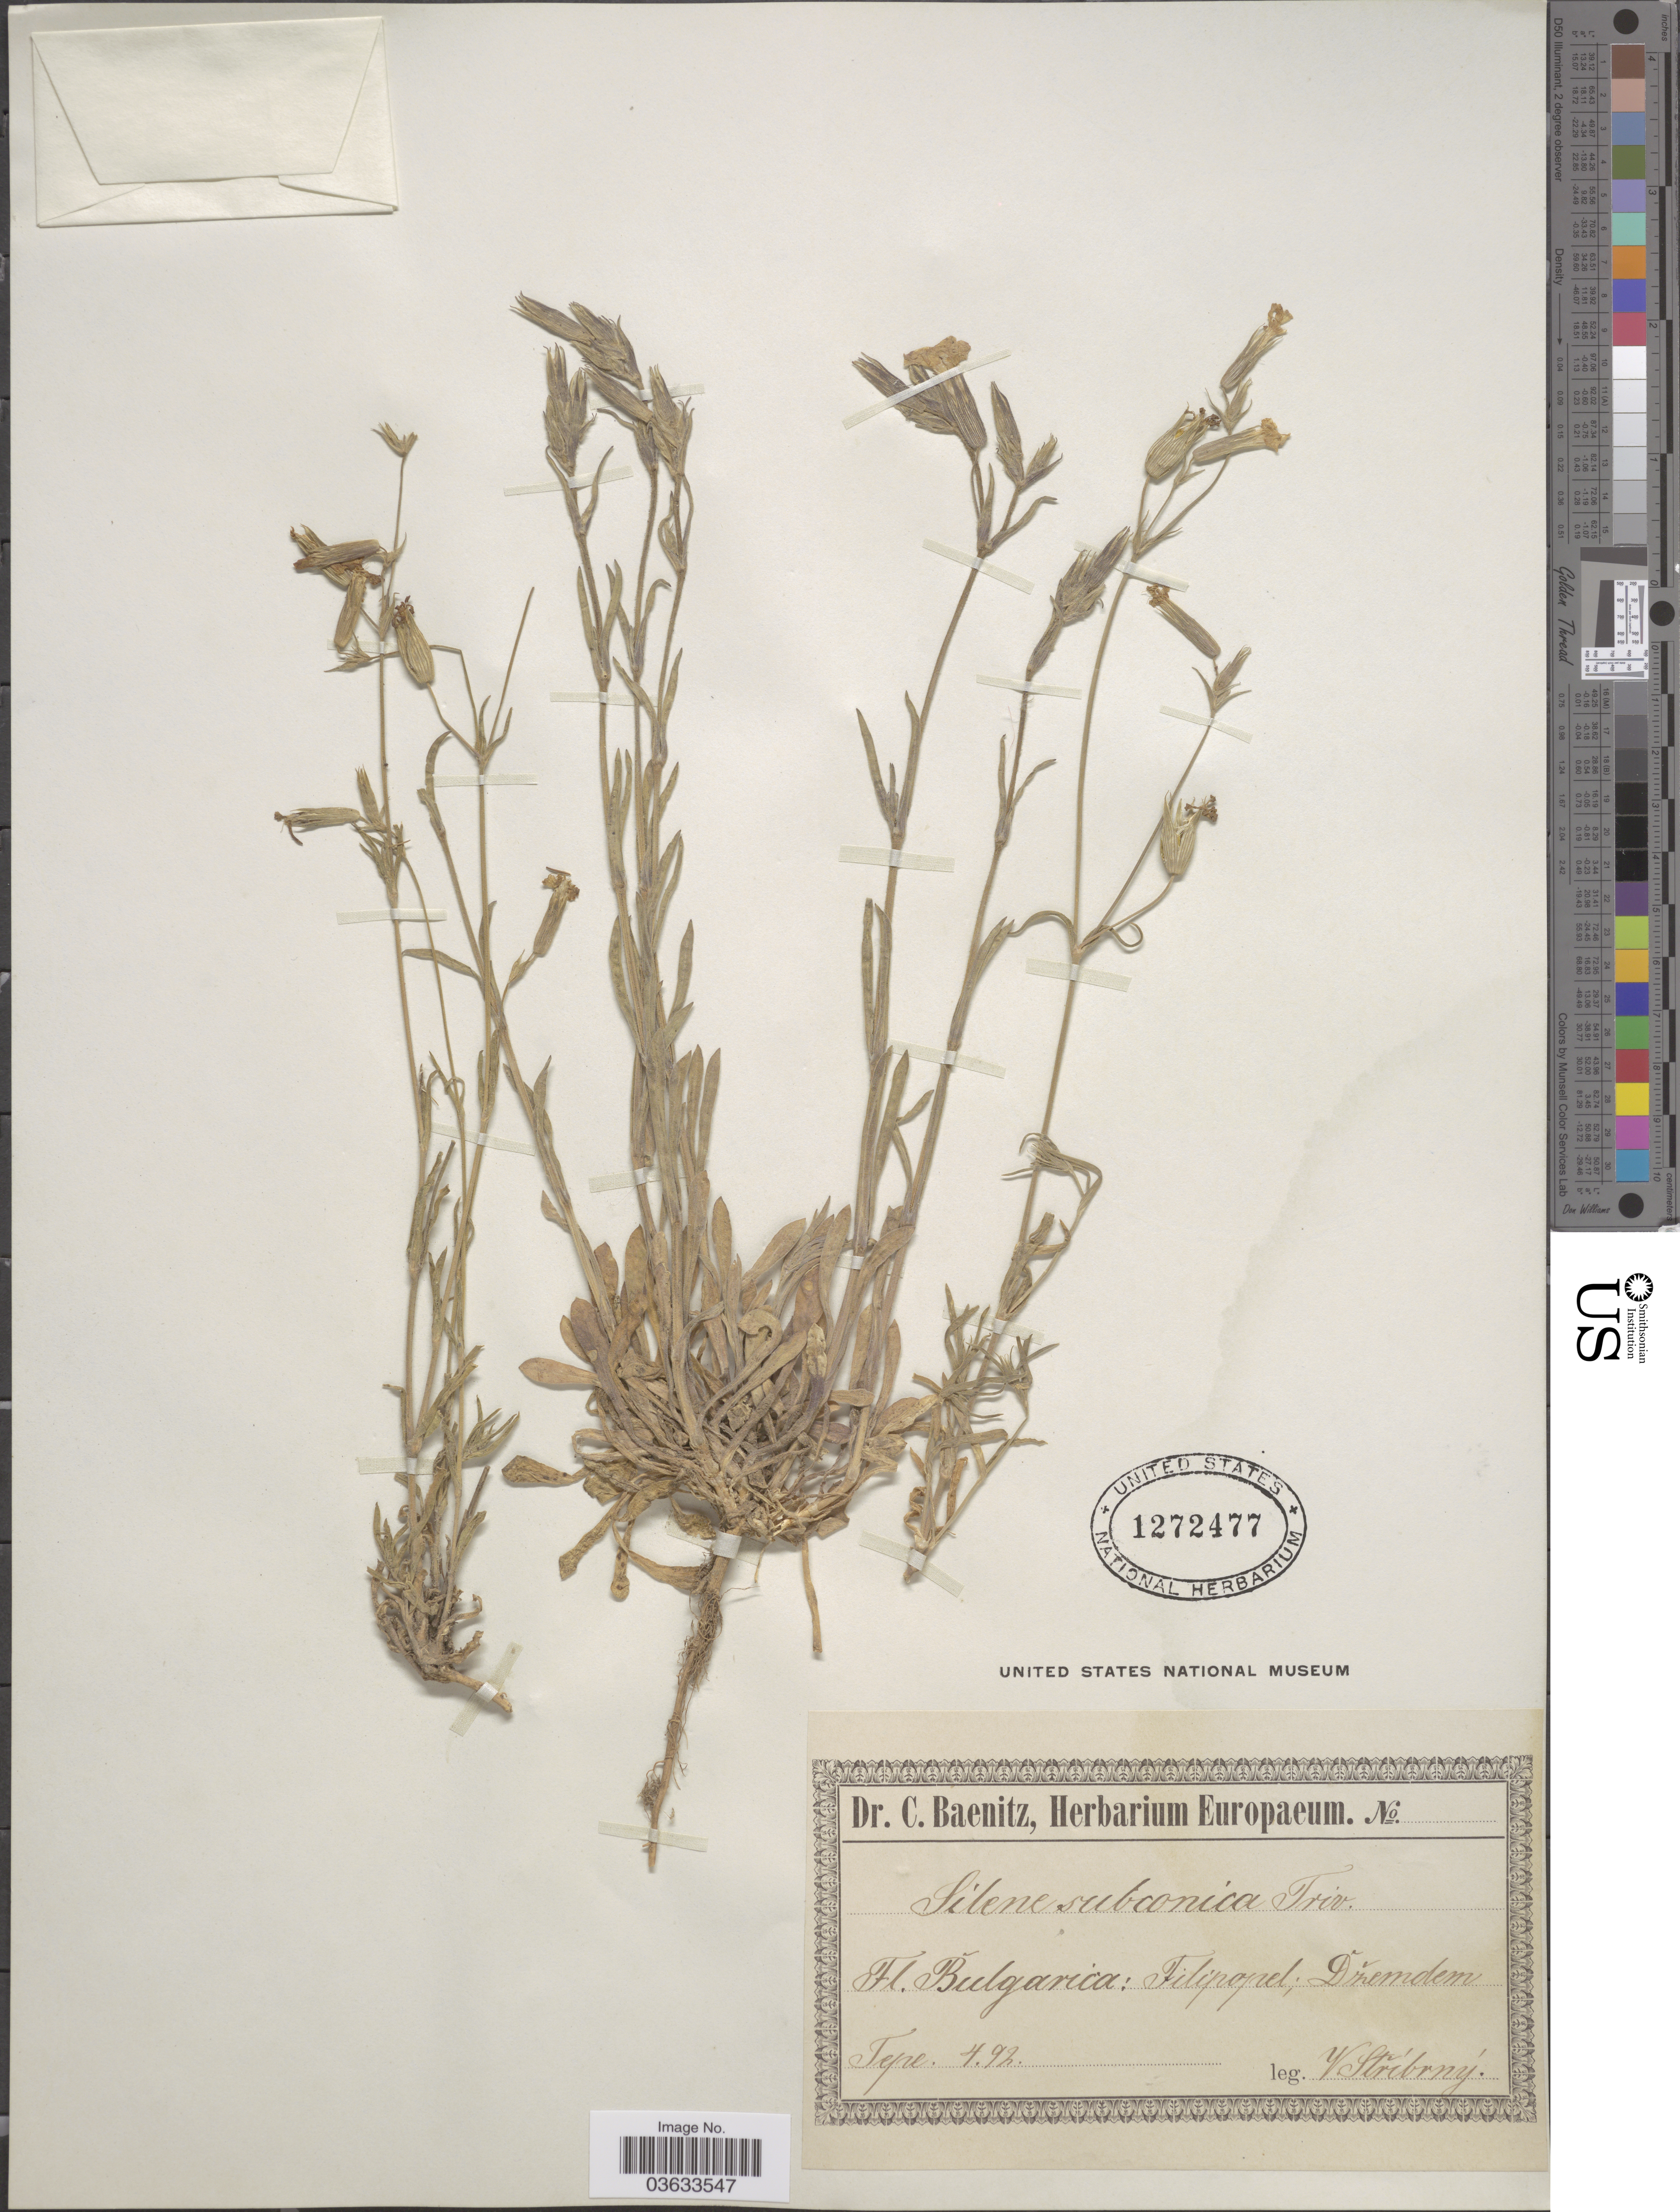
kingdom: Plantae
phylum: Tracheophyta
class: Magnoliopsida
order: Caryophyllales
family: Caryophyllaceae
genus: Silene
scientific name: Silene subconica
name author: Friv.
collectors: V. Stribrny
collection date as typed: Transcribed d/m/y: /4/92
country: Bulgaria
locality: Bulgarica: Filipopel; Dzemdem Tepe.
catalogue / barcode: US 1272477